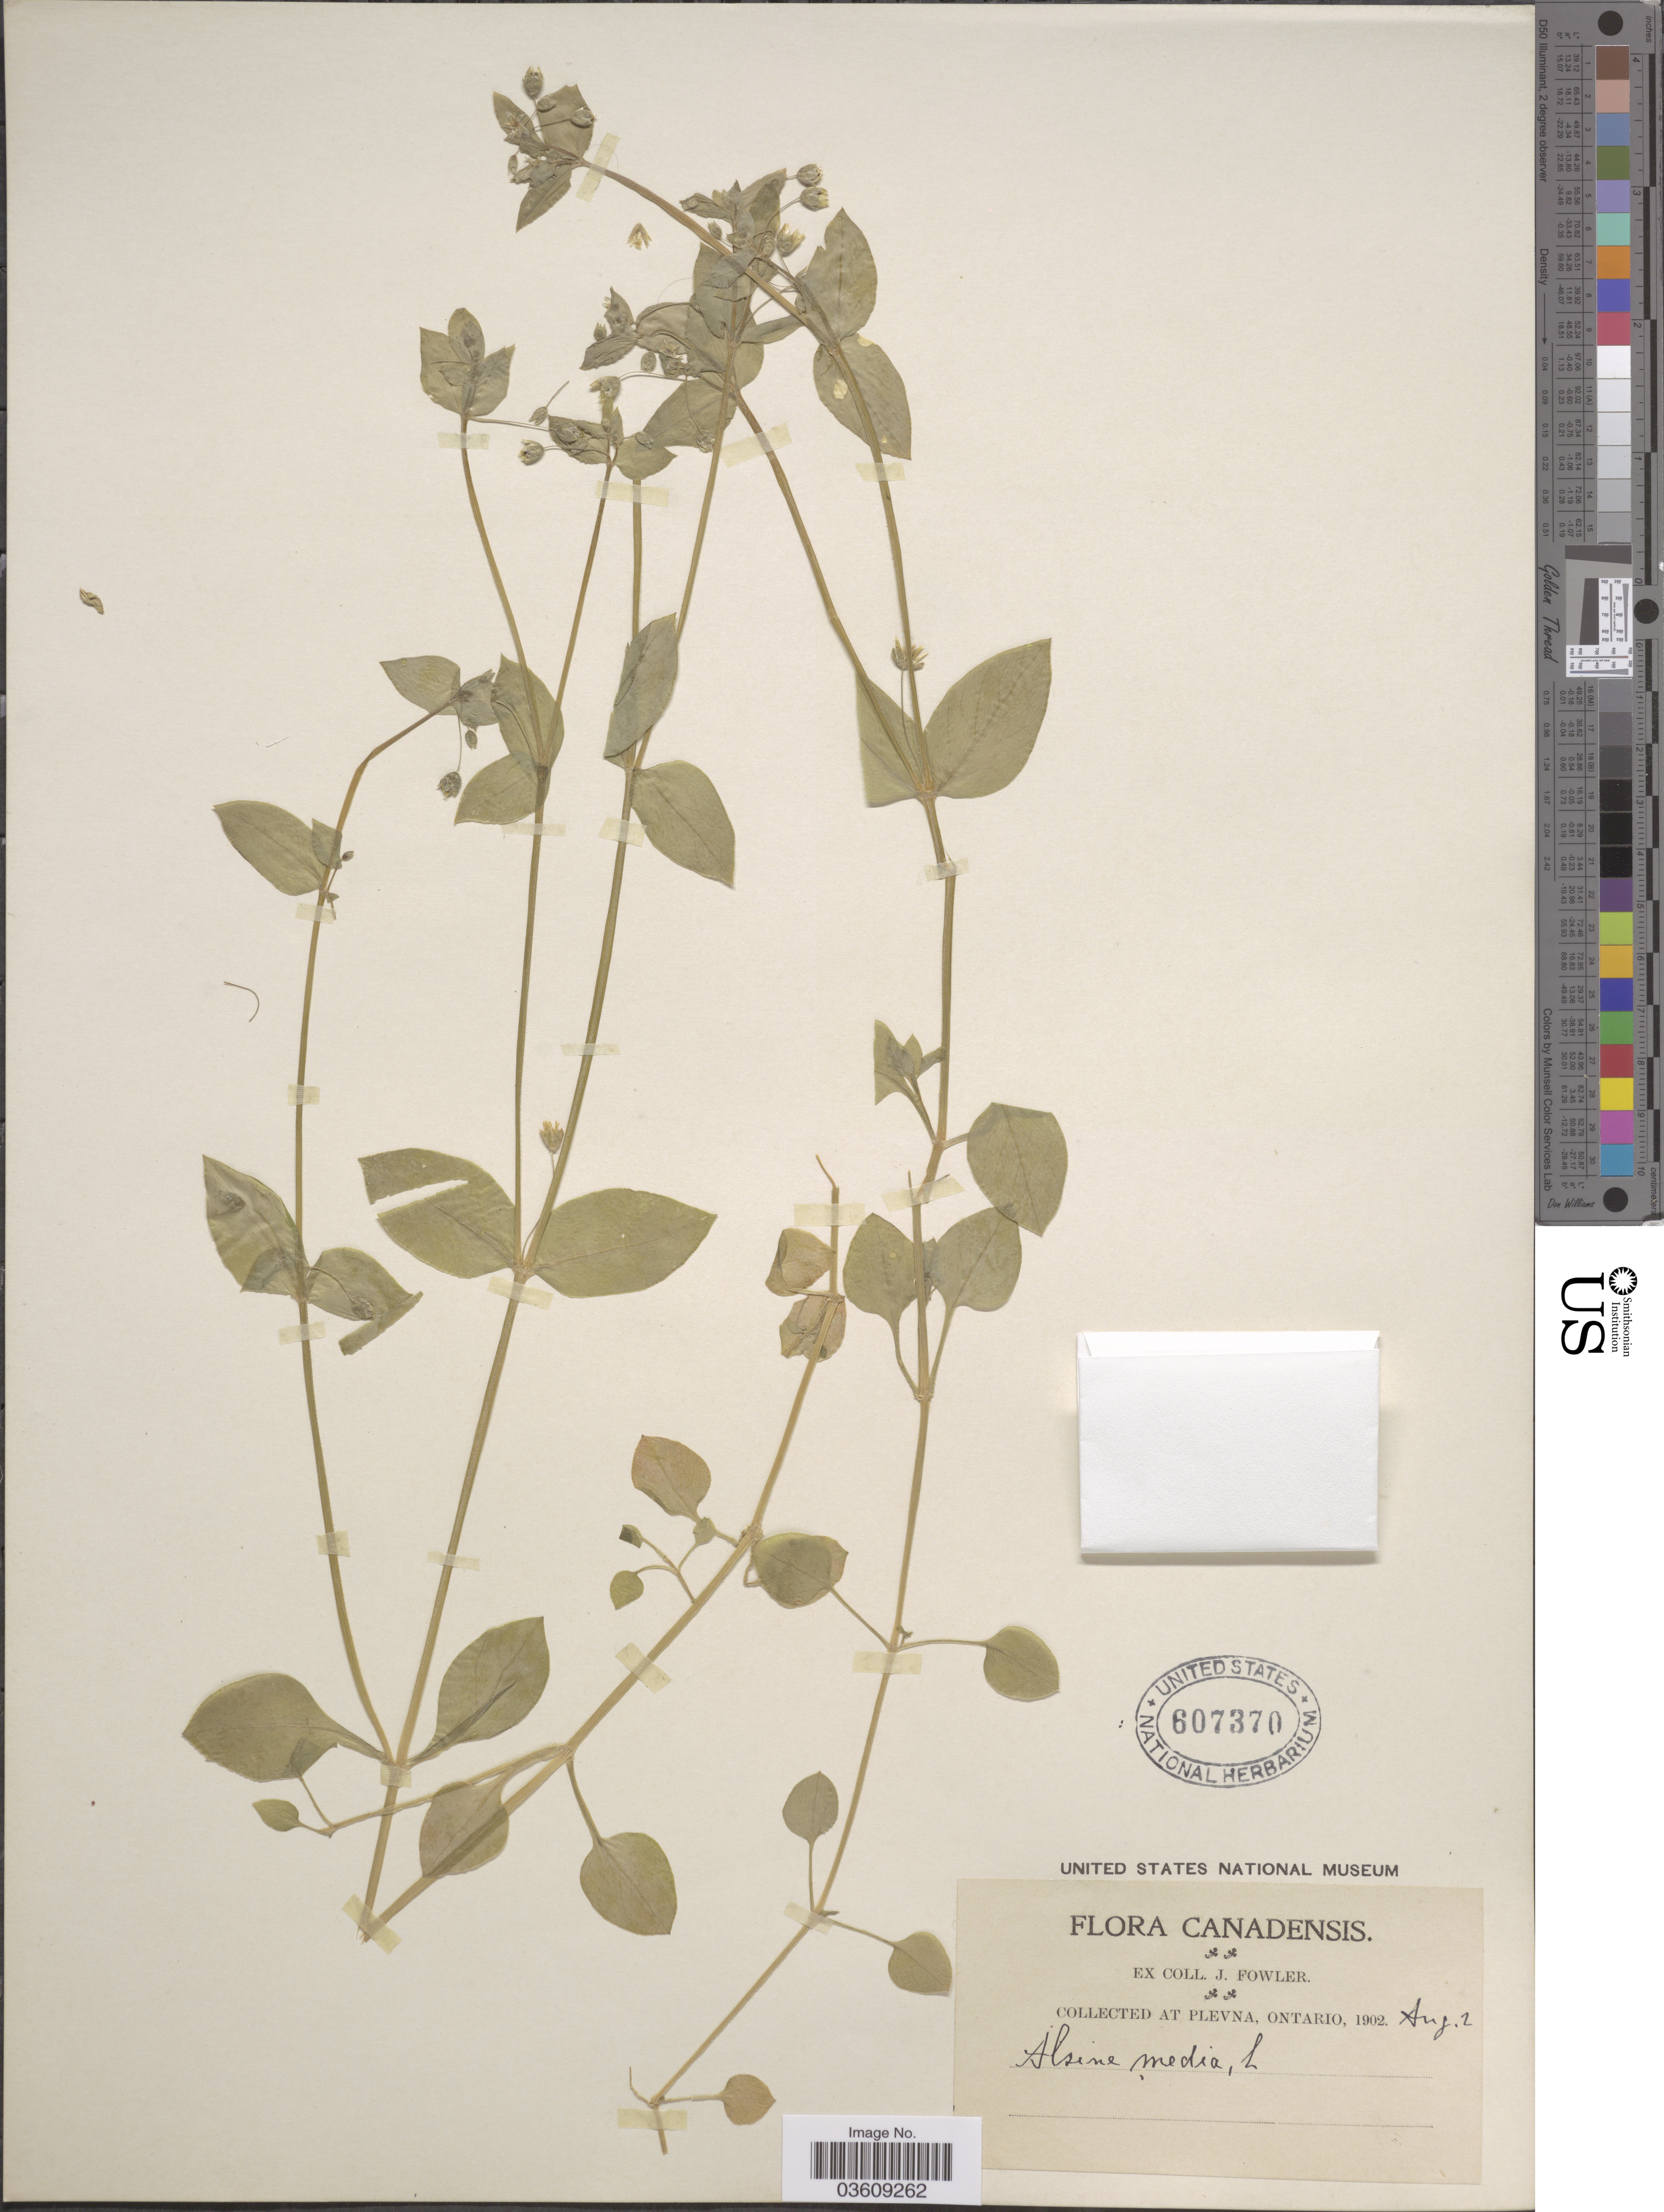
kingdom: Plantae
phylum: Tracheophyta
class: Magnoliopsida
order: Caryophyllales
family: Caryophyllaceae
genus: Stellaria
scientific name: Stellaria media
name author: (L.) Vill.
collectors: J. Fowler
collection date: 1902-08-02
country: Canada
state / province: Ontario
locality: Plevna.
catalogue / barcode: US 607370